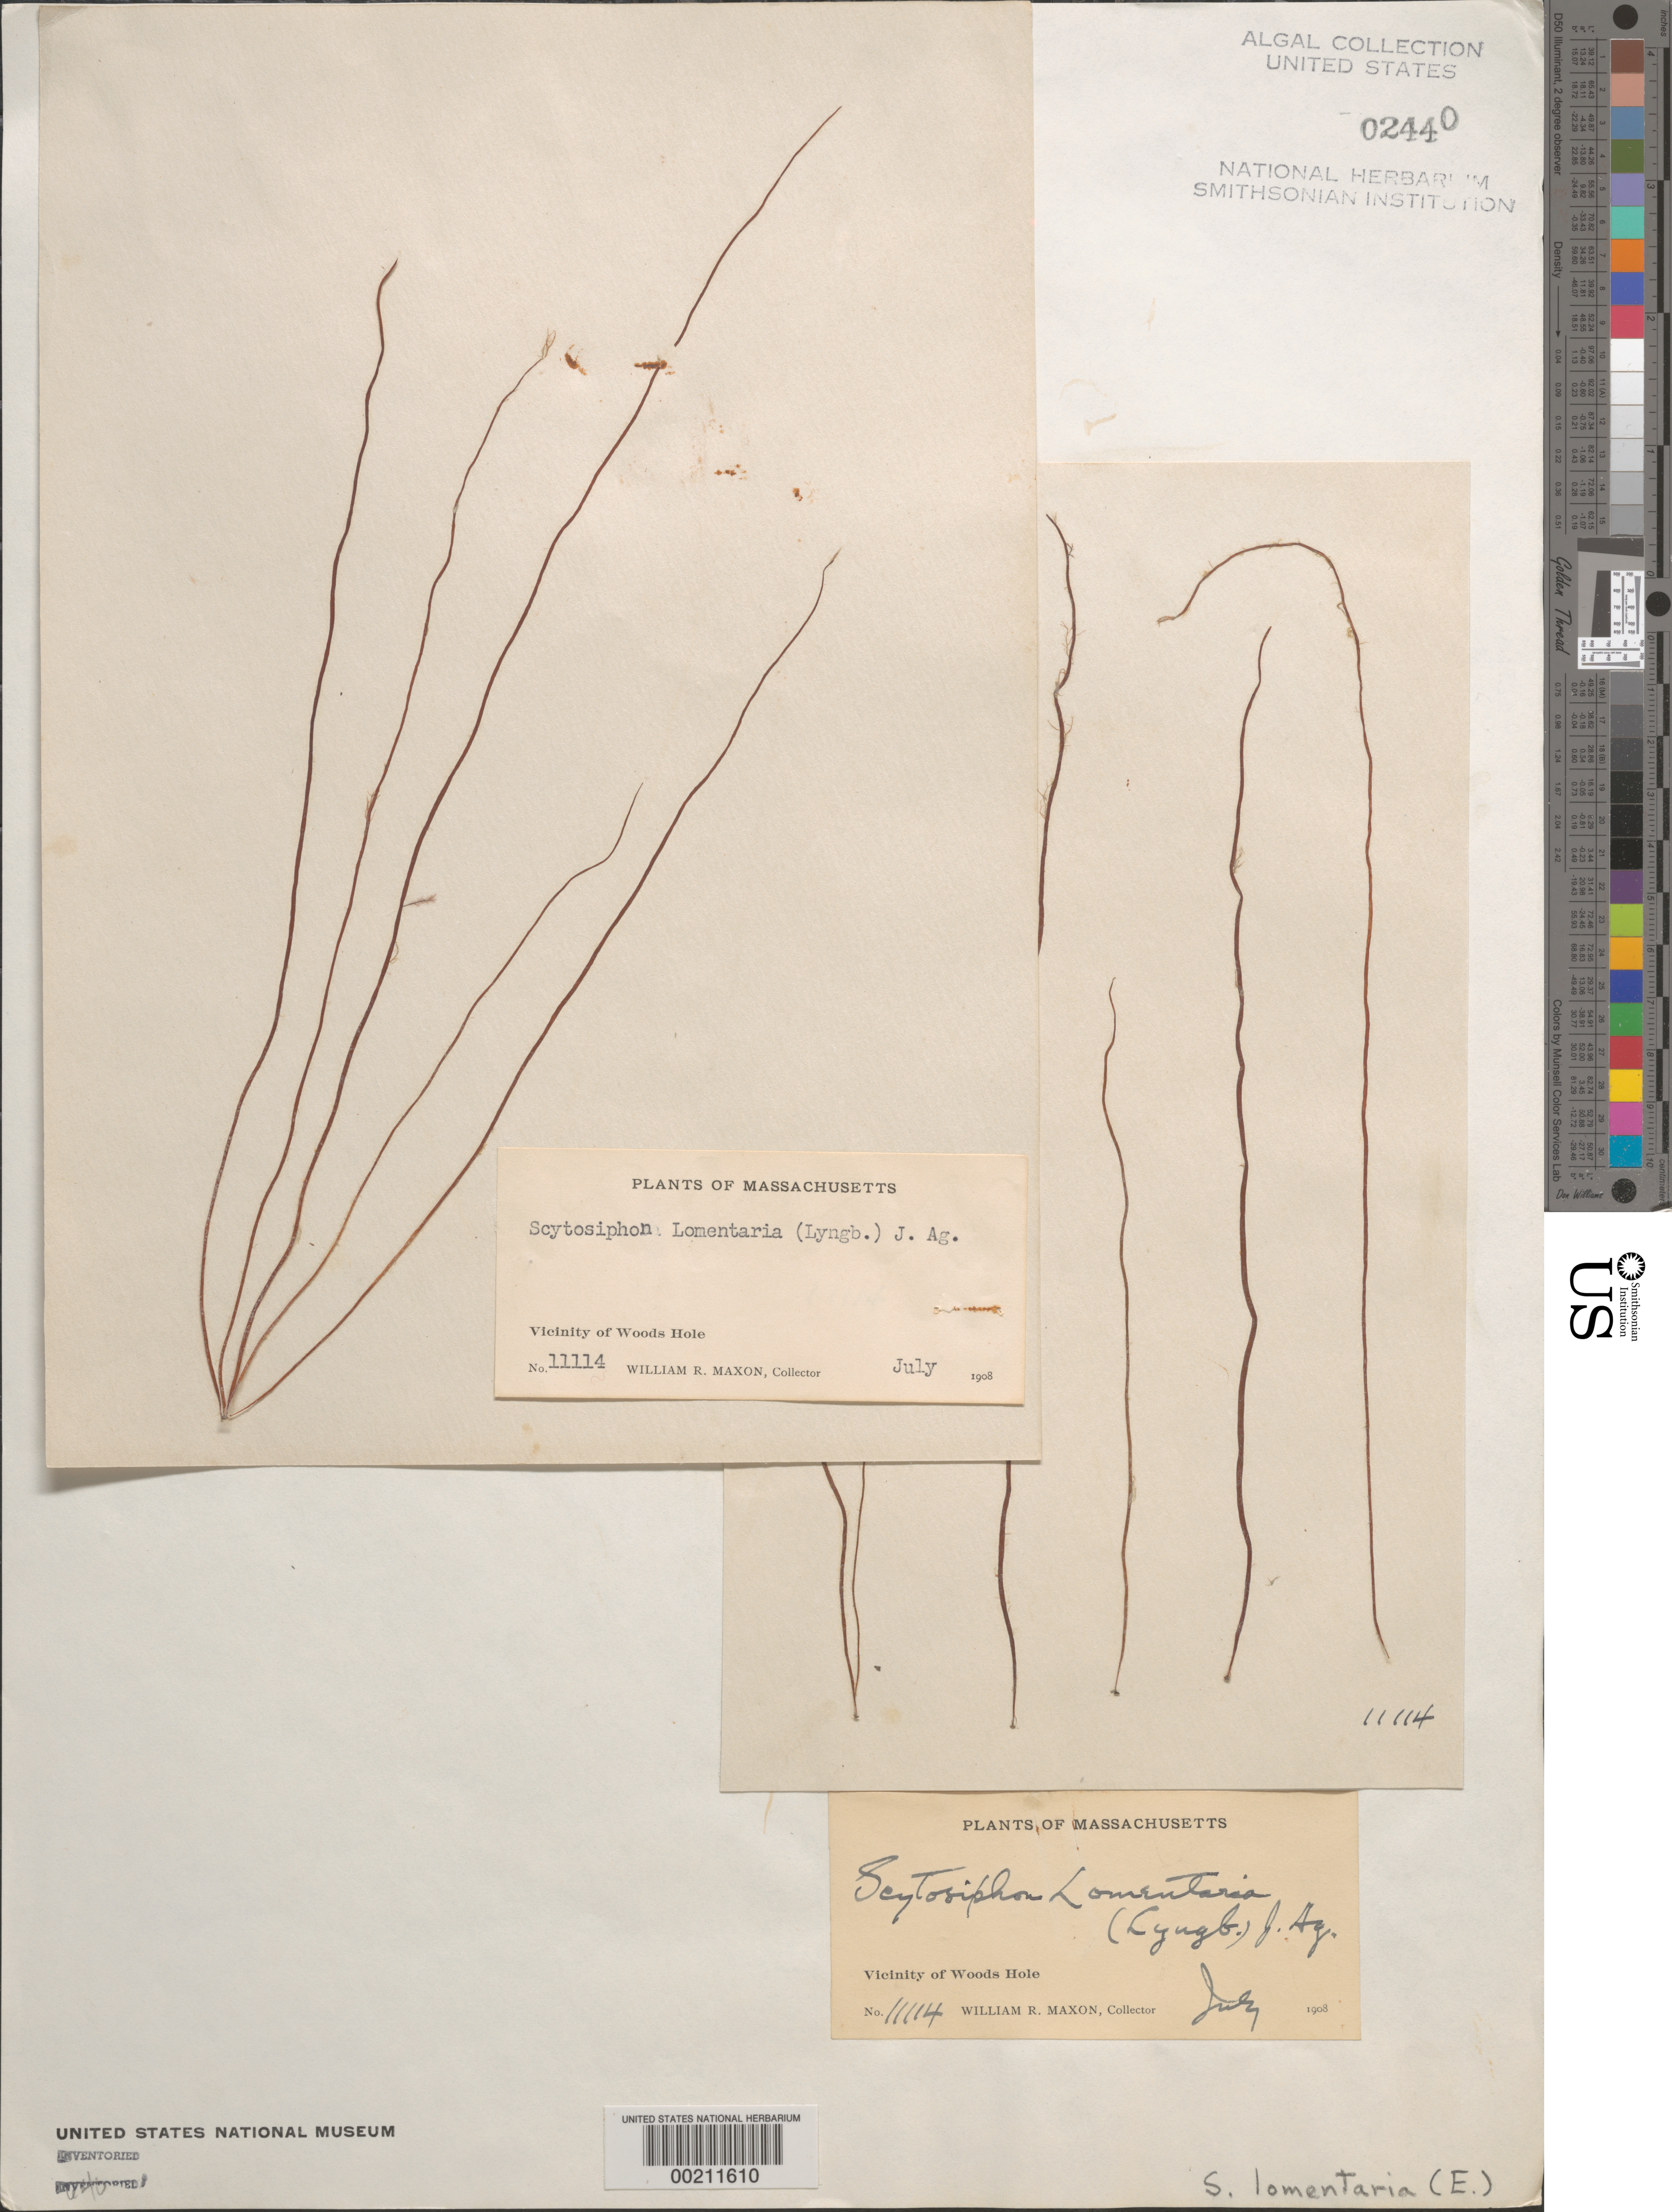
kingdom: Chromista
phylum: Ochrophyta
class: Phaeophyceae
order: Scytosiphonales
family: Scytosiphonaceae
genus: Scytosiphon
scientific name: Scytosiphon lomentaria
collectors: W. R. Maxon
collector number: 11114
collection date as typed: Jul 1908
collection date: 1908-07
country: United States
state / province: Massachusetts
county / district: Barnstable County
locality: Woods Hole area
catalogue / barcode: US 2440